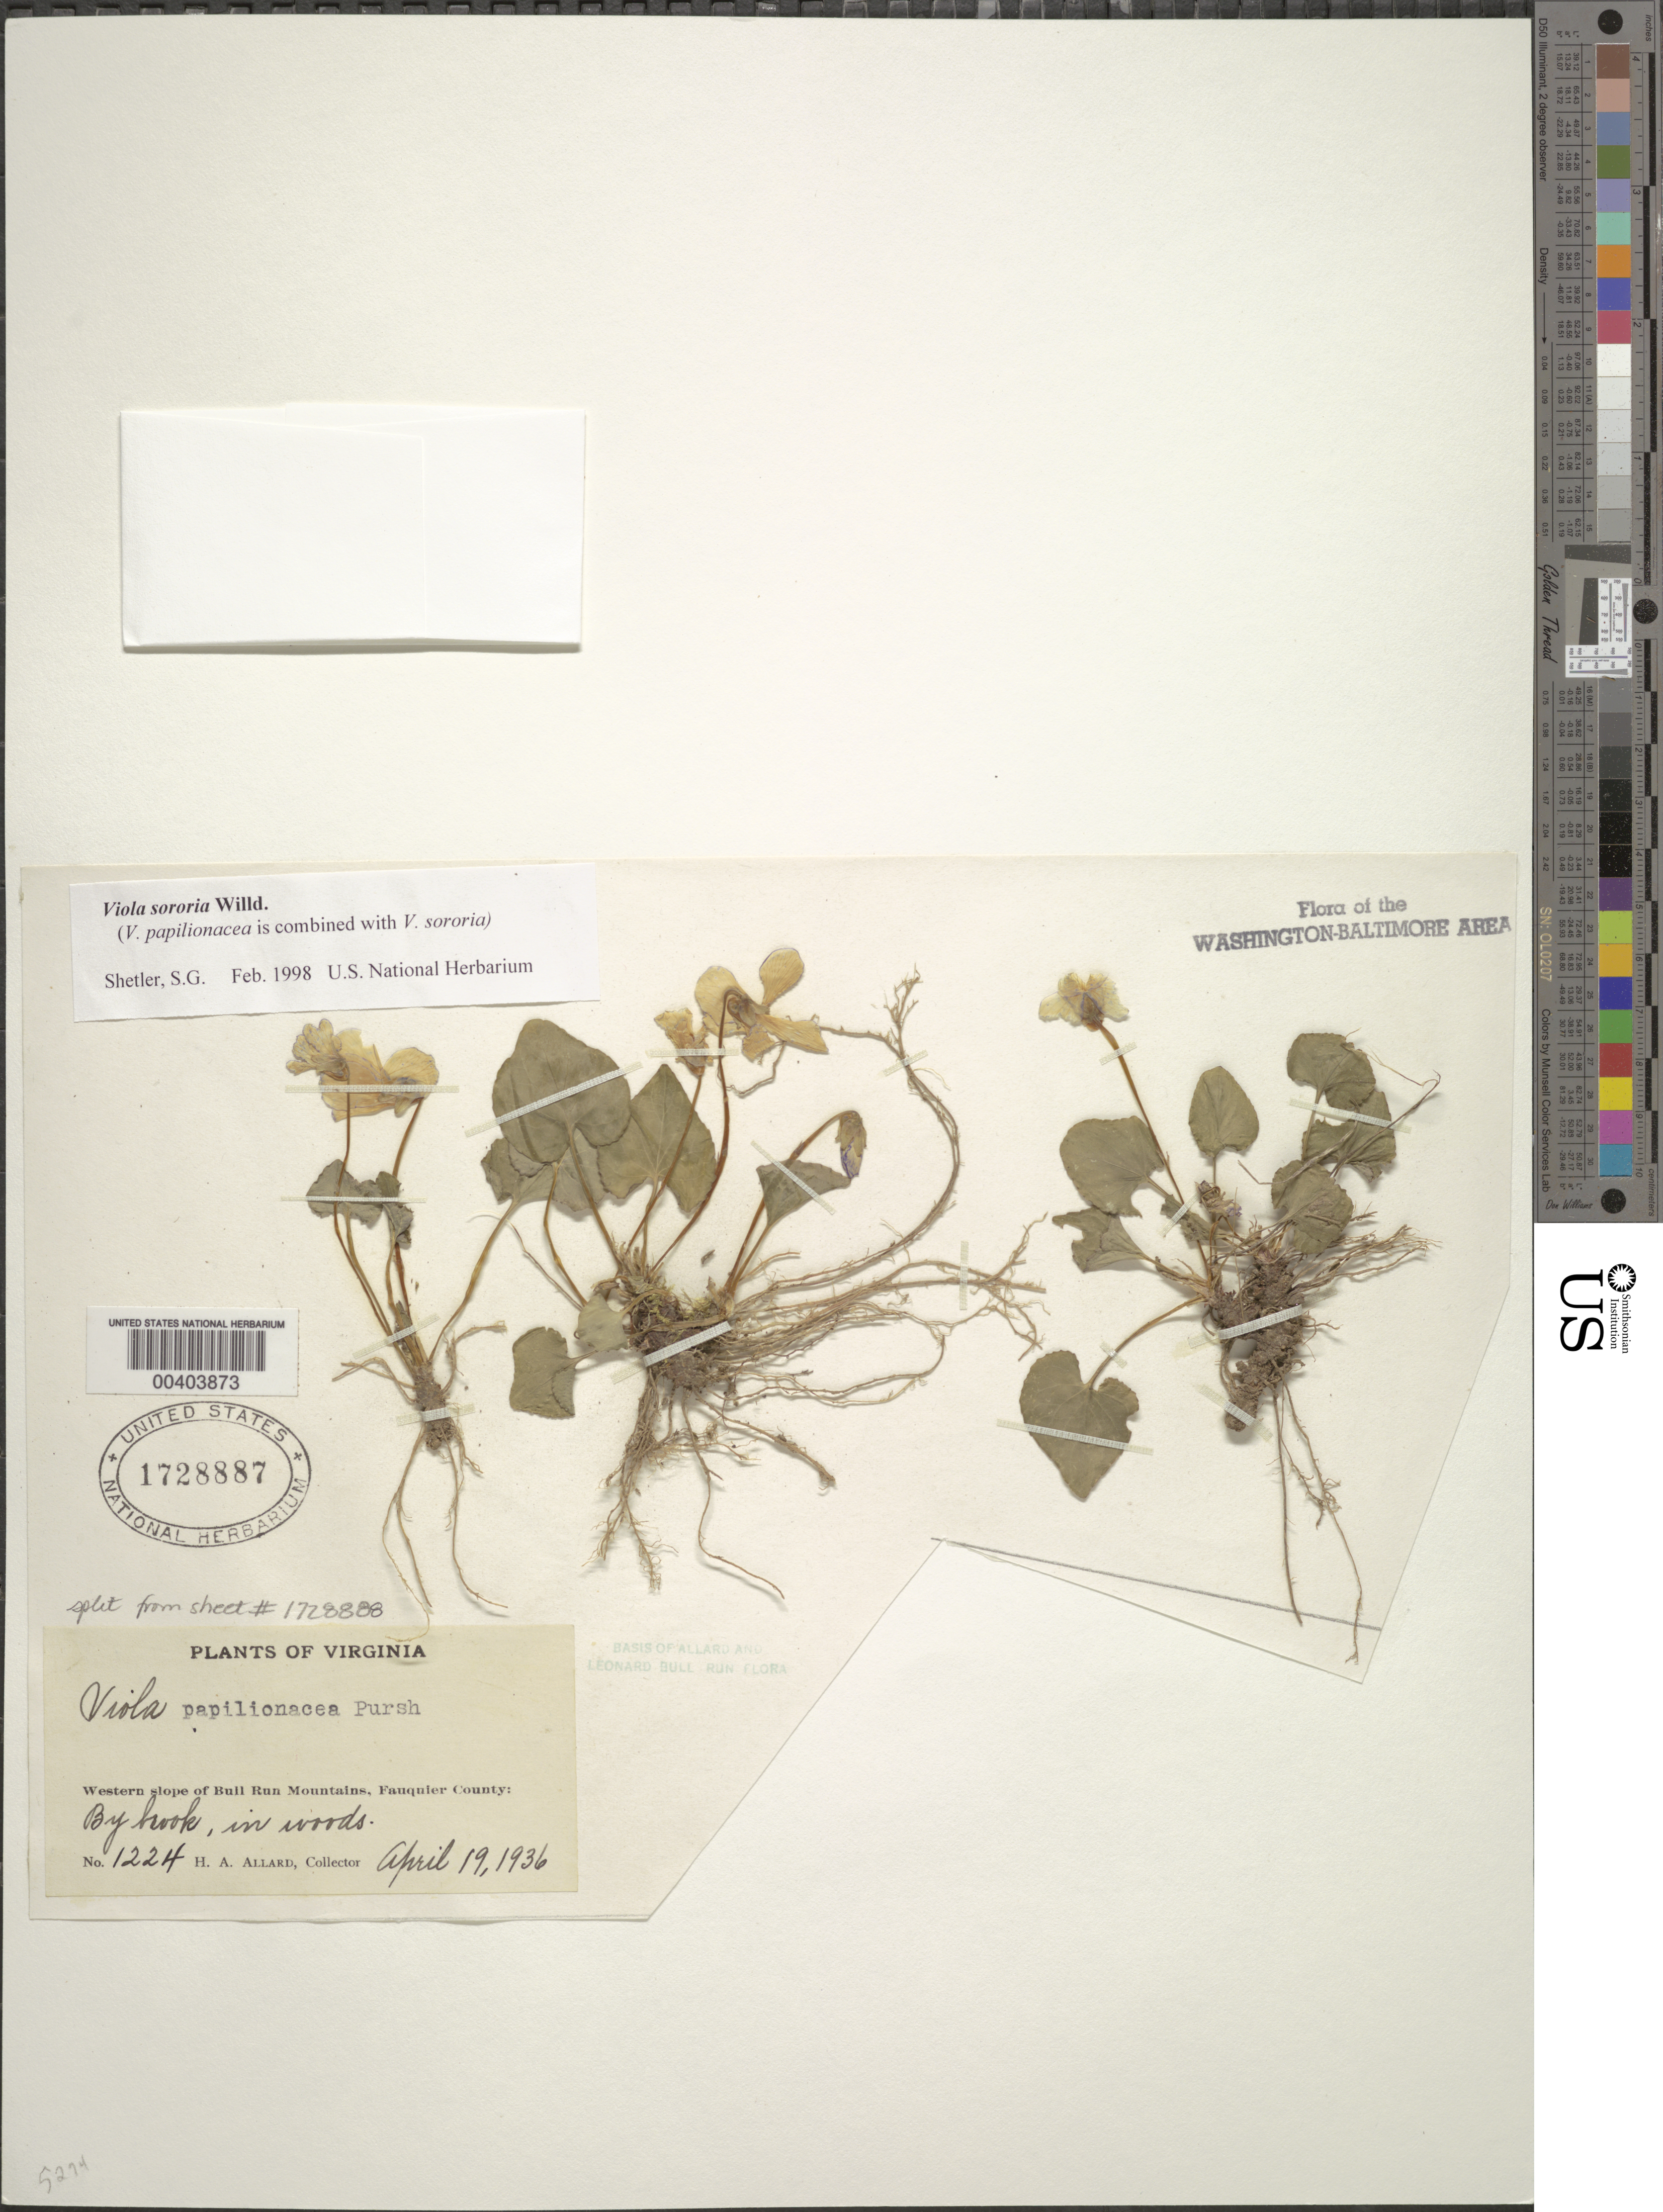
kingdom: Plantae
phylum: Tracheophyta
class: Magnoliopsida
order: Malpighiales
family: Violaceae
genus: Viola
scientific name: Viola sororia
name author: Willd.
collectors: H. A. Allard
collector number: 1224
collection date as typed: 19 Apr 1936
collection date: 1936-04-19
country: United States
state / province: Virginia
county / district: Fauquier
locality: Western slope of Bull Run Mts.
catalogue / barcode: US 1728887